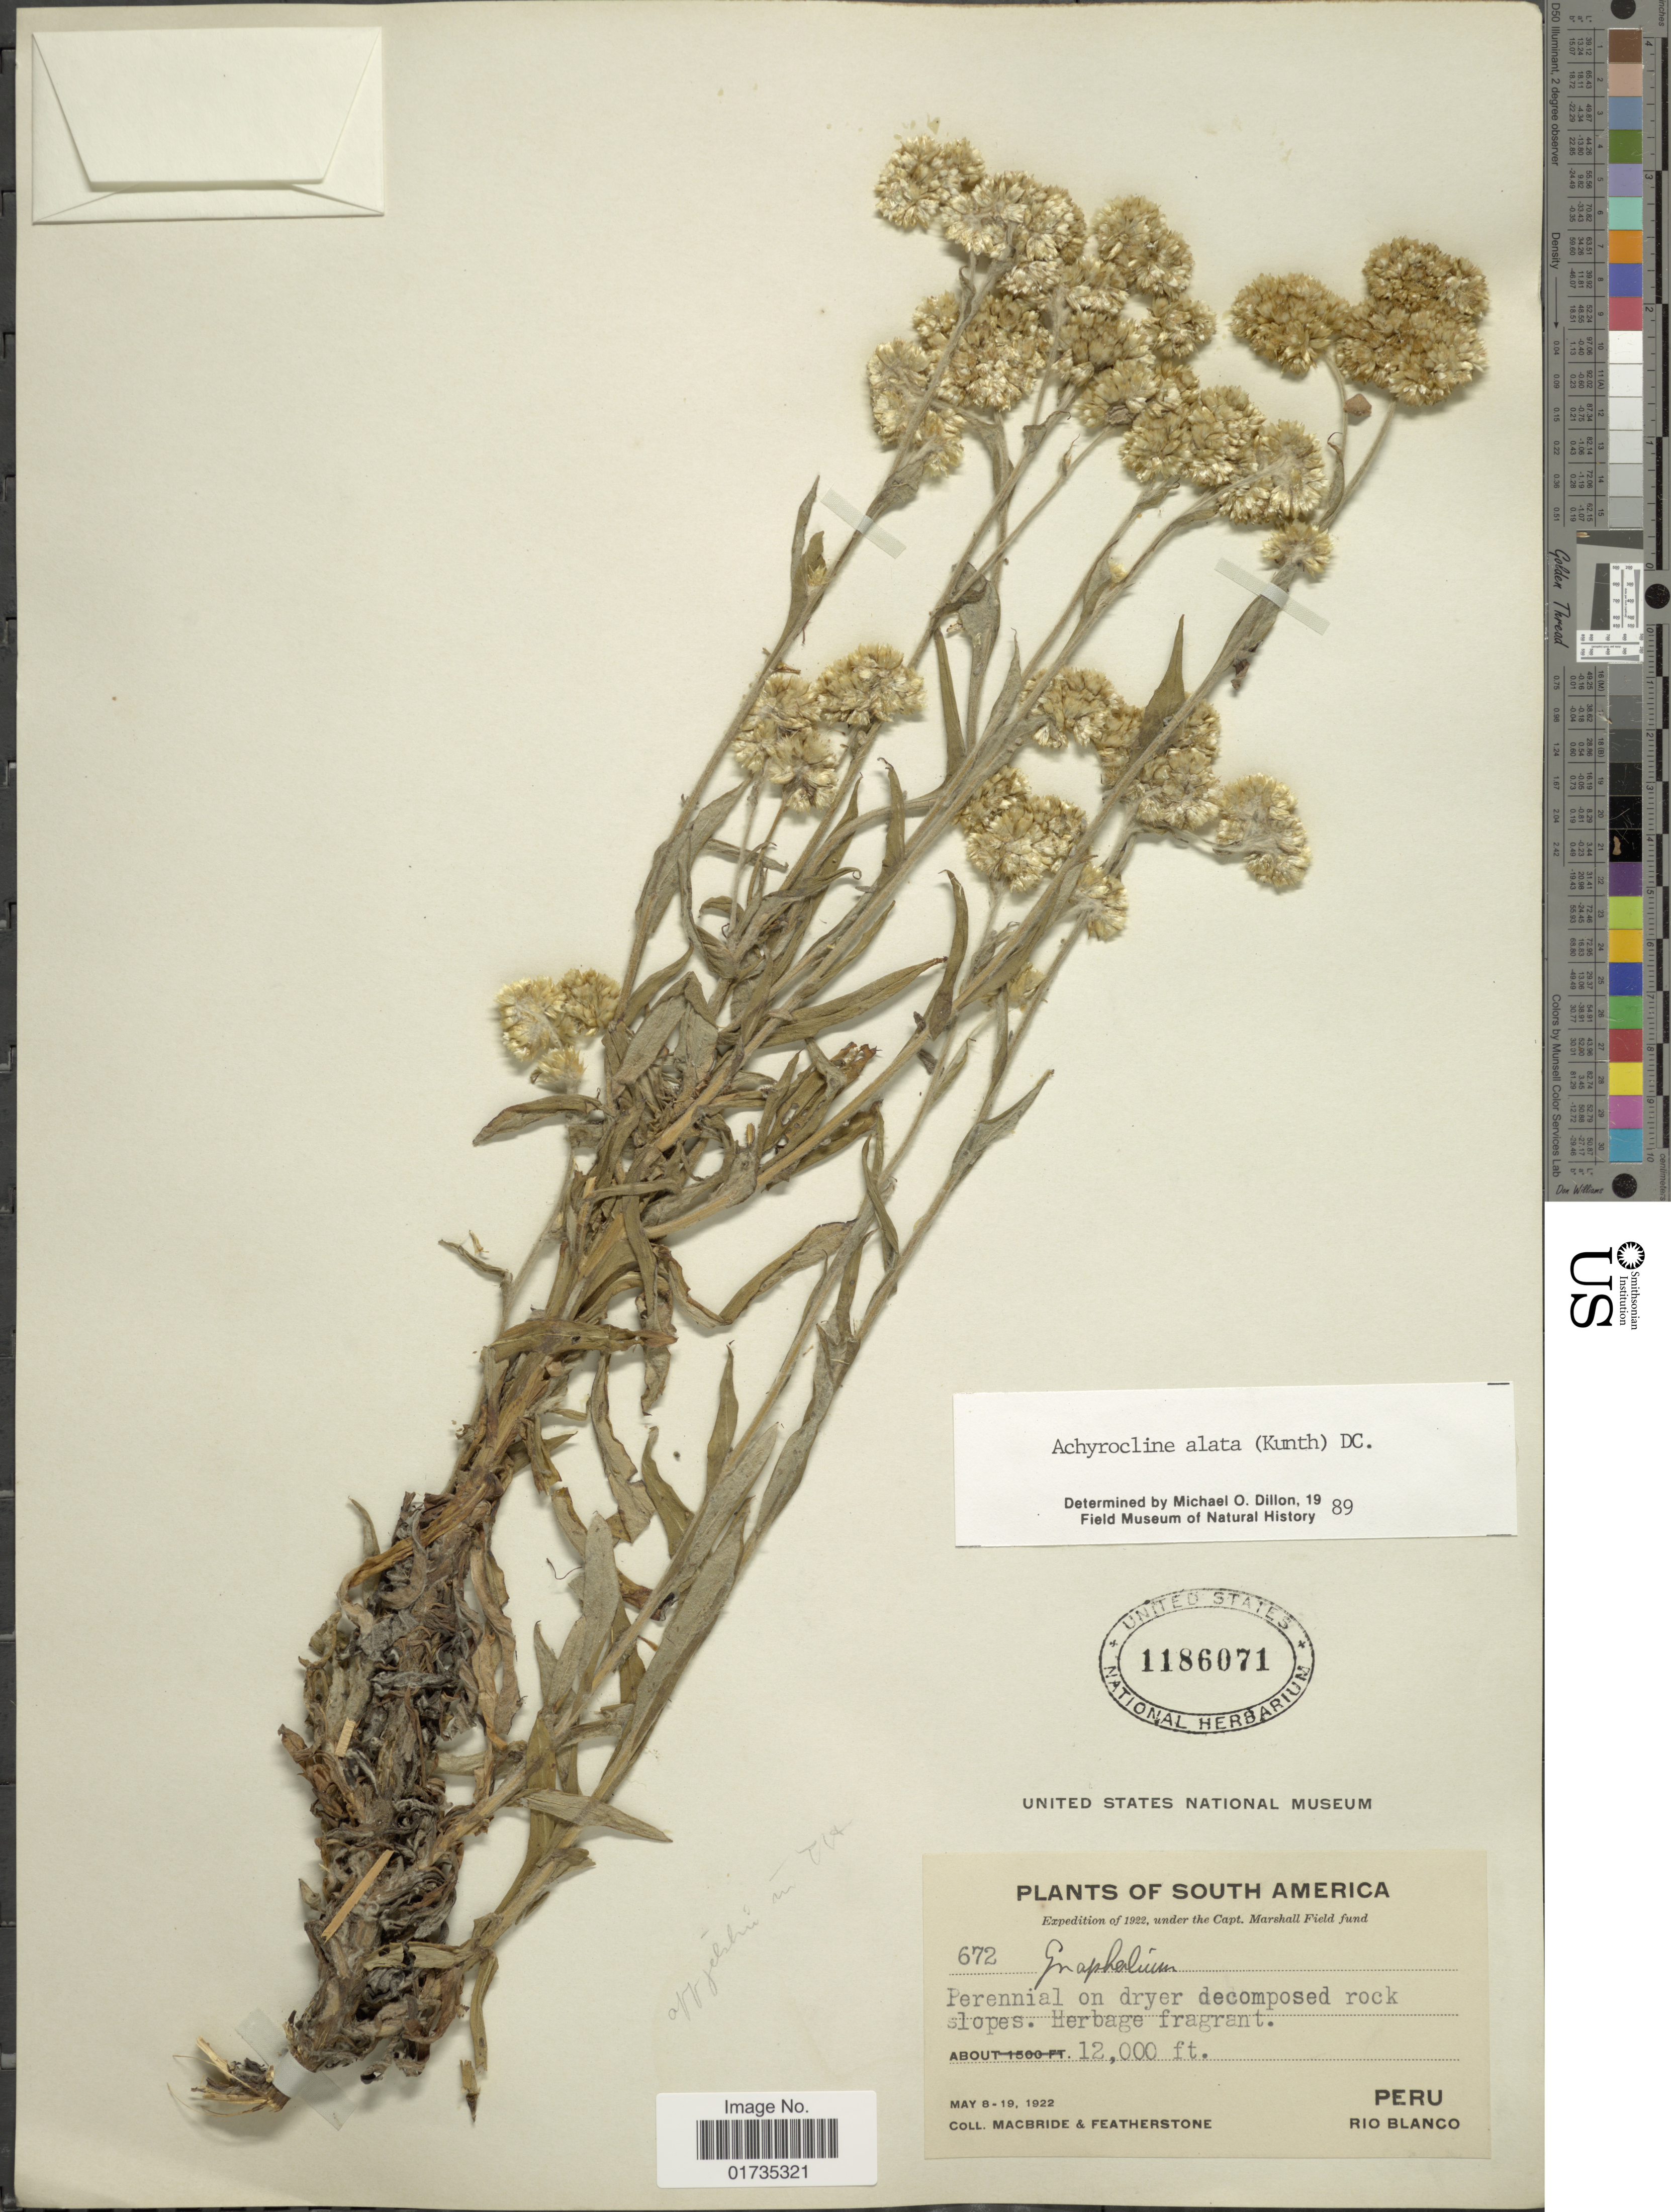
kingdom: Plantae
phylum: Tracheophyta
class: Magnoliopsida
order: Asterales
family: Asteraceae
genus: Achyrocline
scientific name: Achyrocline alata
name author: (Kunth) DC.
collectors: Macbride, -- & -. Featherstone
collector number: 672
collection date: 1922-05-08/1922-05-19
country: Peru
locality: Peru, Rio Blanco. Perennial on dryer decomposed rock slopes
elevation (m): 3658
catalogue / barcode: US 1186071